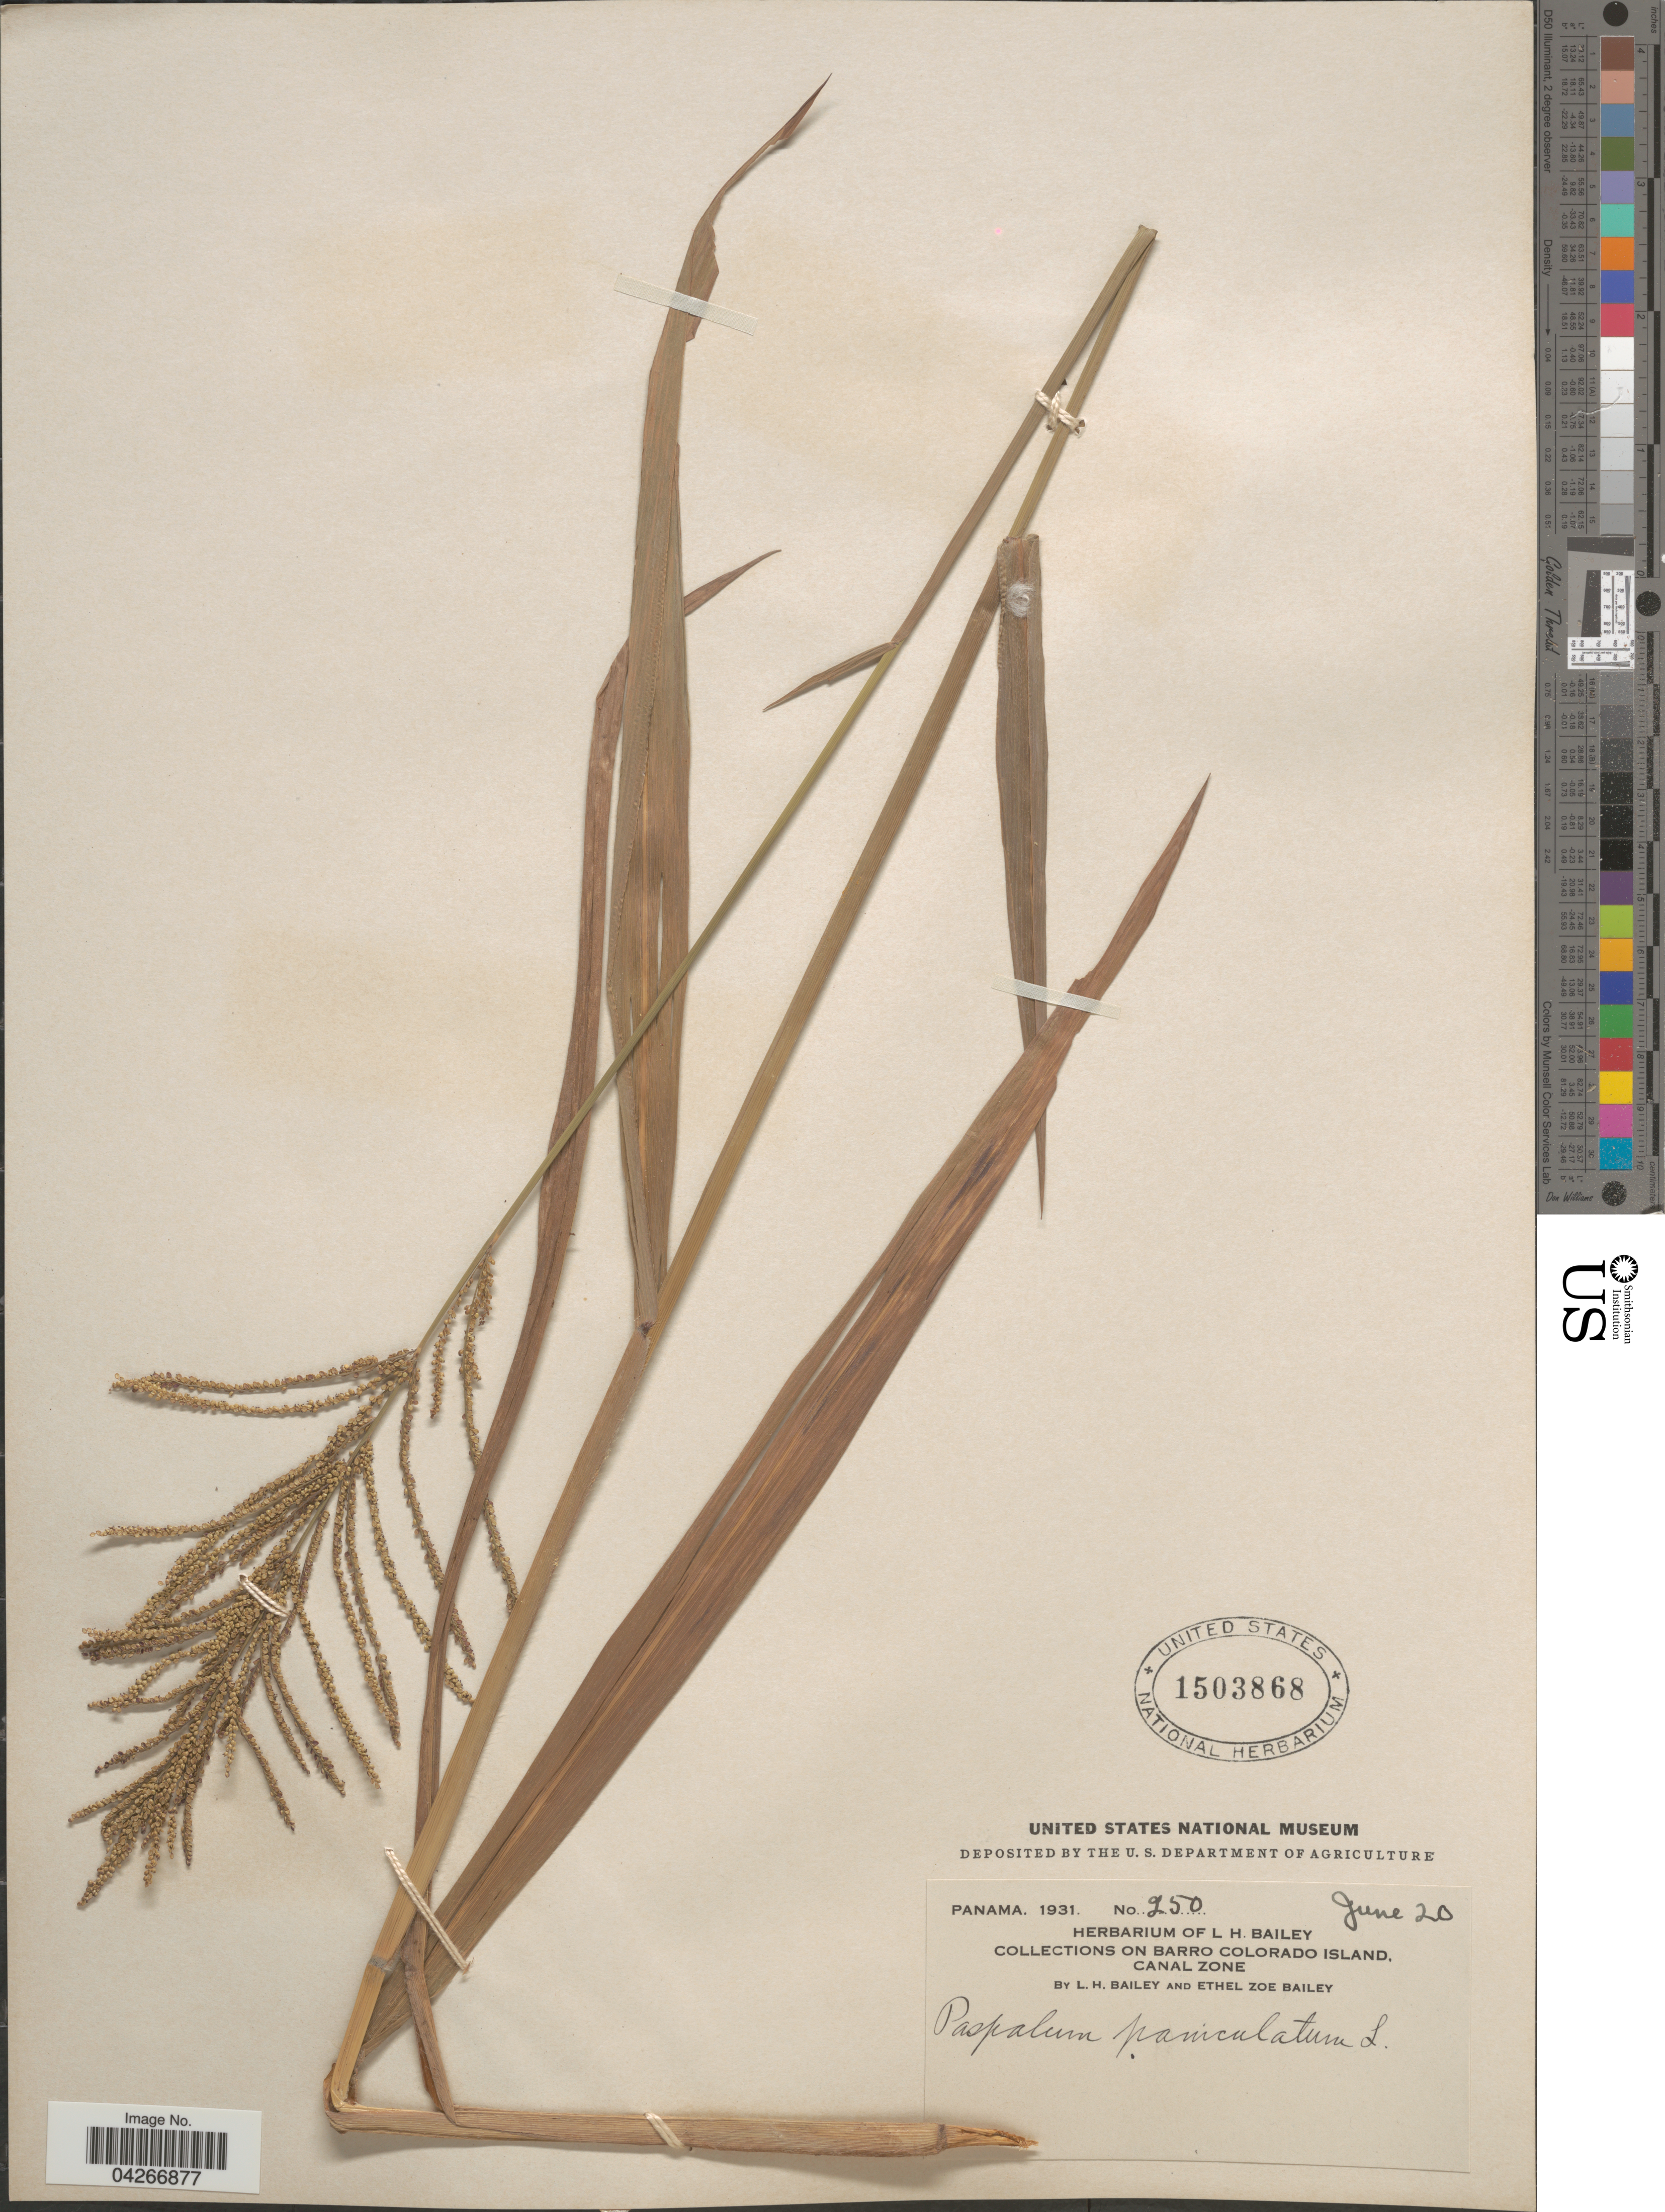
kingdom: Plantae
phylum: Tracheophyta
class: Liliopsida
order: Poales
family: Poaceae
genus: Paspalum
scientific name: Paspalum paniculatum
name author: L.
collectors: L. H. Bailey & E. Z. Bailey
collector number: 250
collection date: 1931-06-20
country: Panama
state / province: Panamá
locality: On Barro Colorado, Island, Canal Zone.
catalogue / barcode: US 1503868